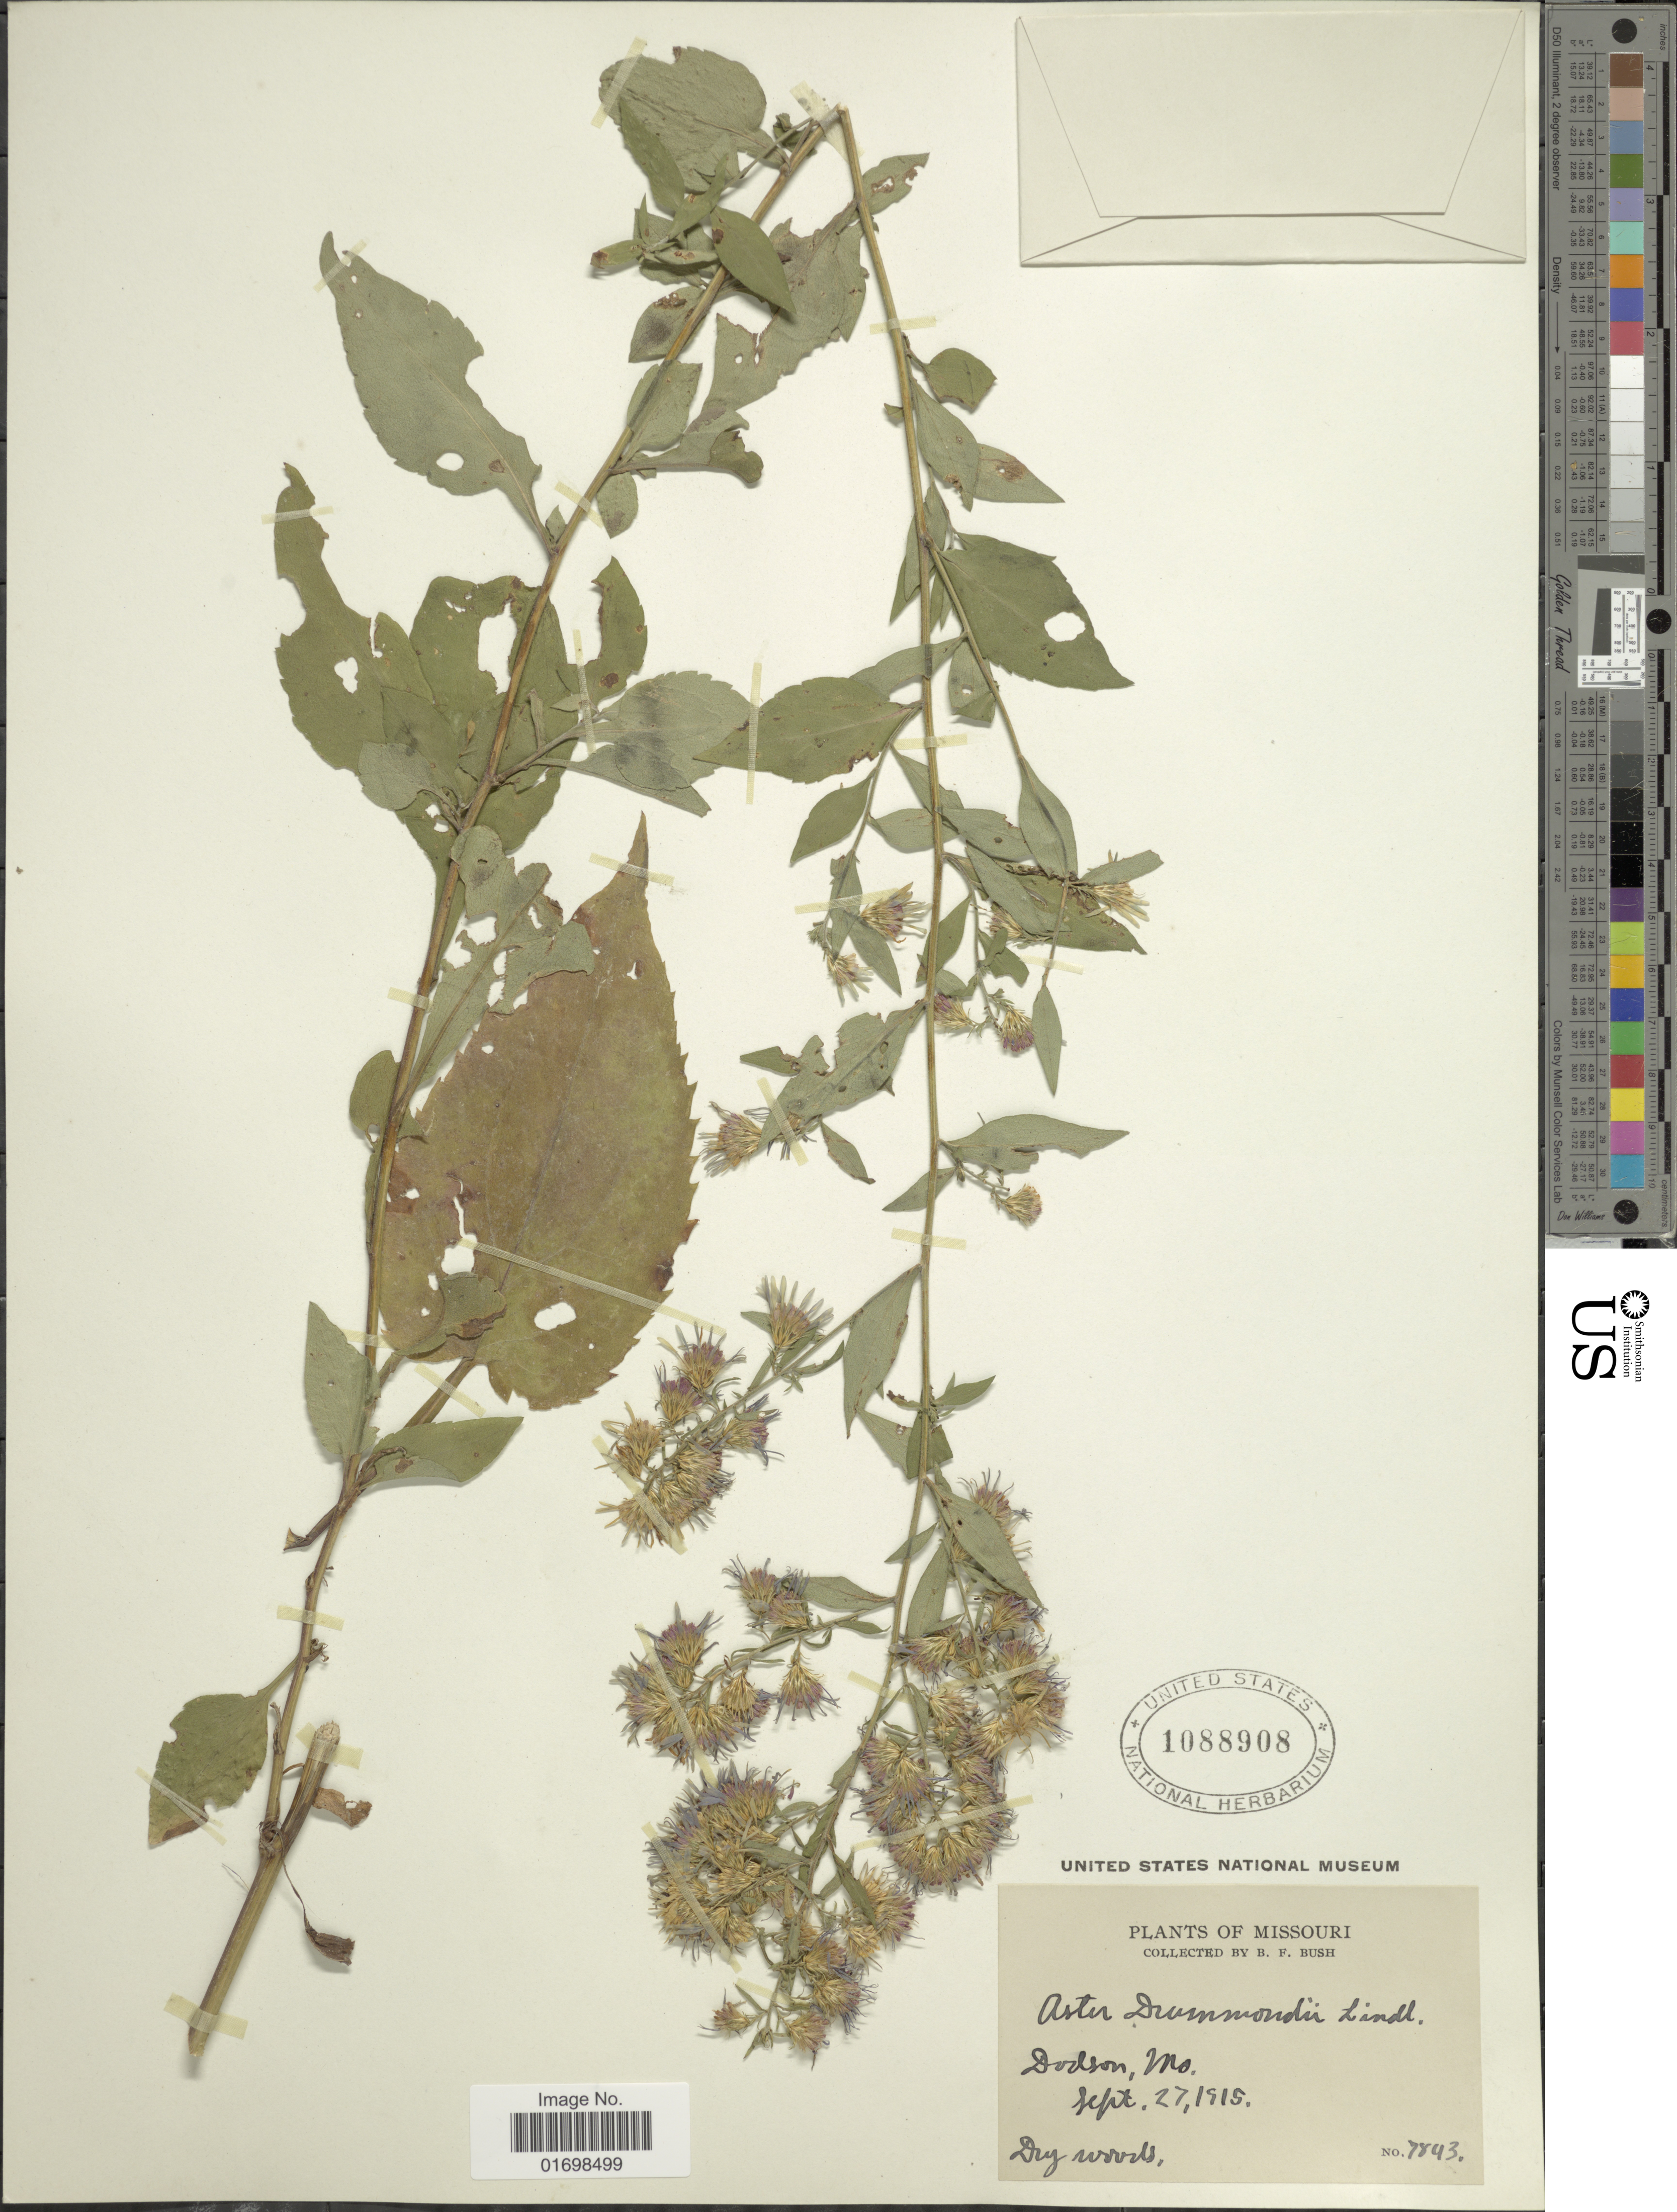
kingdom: Plantae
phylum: Tracheophyta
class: Magnoliopsida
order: Asterales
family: Asteraceae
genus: Symphyotrichum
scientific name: Symphyotrichum drummondii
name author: (Lindl.) G.L. Nesom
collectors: B. F. Bush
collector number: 7843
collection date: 1915-09-27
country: United States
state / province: Missouri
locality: Dodson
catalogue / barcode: US 1088908